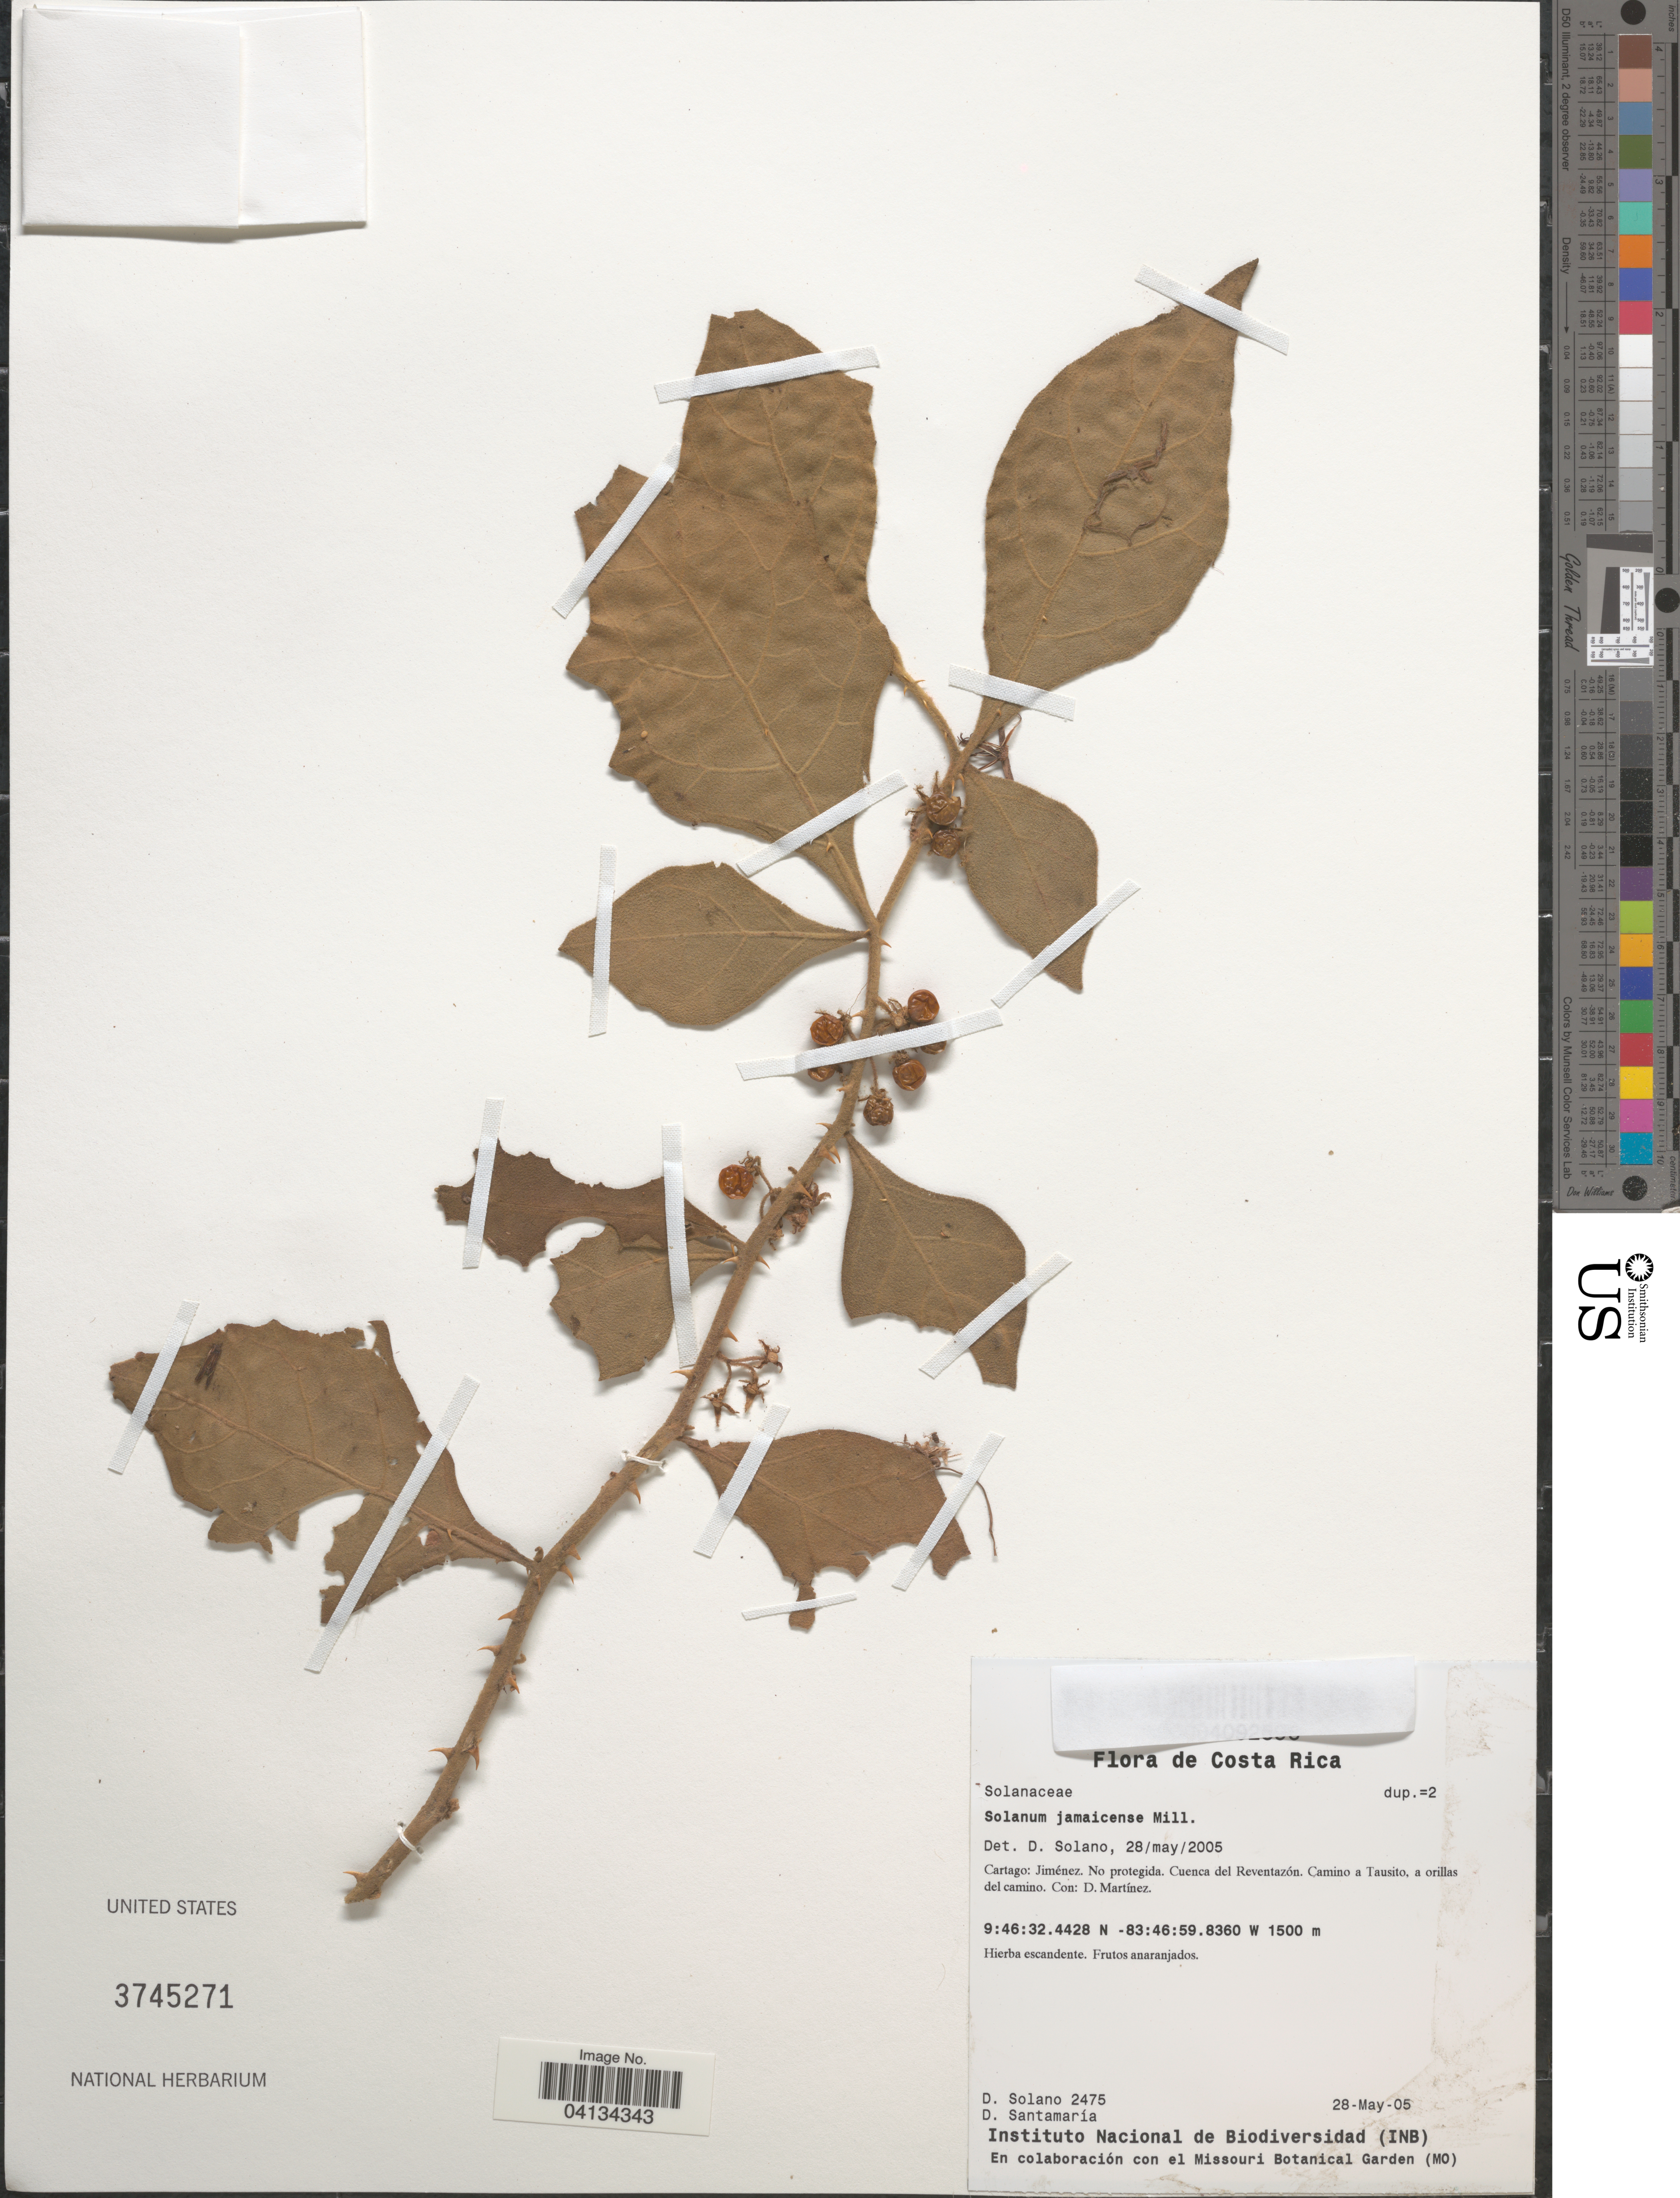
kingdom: Plantae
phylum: Tracheophyta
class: Magnoliopsida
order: Solanales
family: Solanaceae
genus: Solanum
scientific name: Solanum jamaicense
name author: Mill.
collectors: D. Solano, D. Santamaria & D. Martínez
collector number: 2475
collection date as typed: Transcribed d/m/y: 28/5/5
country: Costa Rica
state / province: Cartago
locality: Jiménez. No protegida. Cuenca del Reventazón. Camino a Tausito, a orillas del camino.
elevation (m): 1500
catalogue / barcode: US 3745271